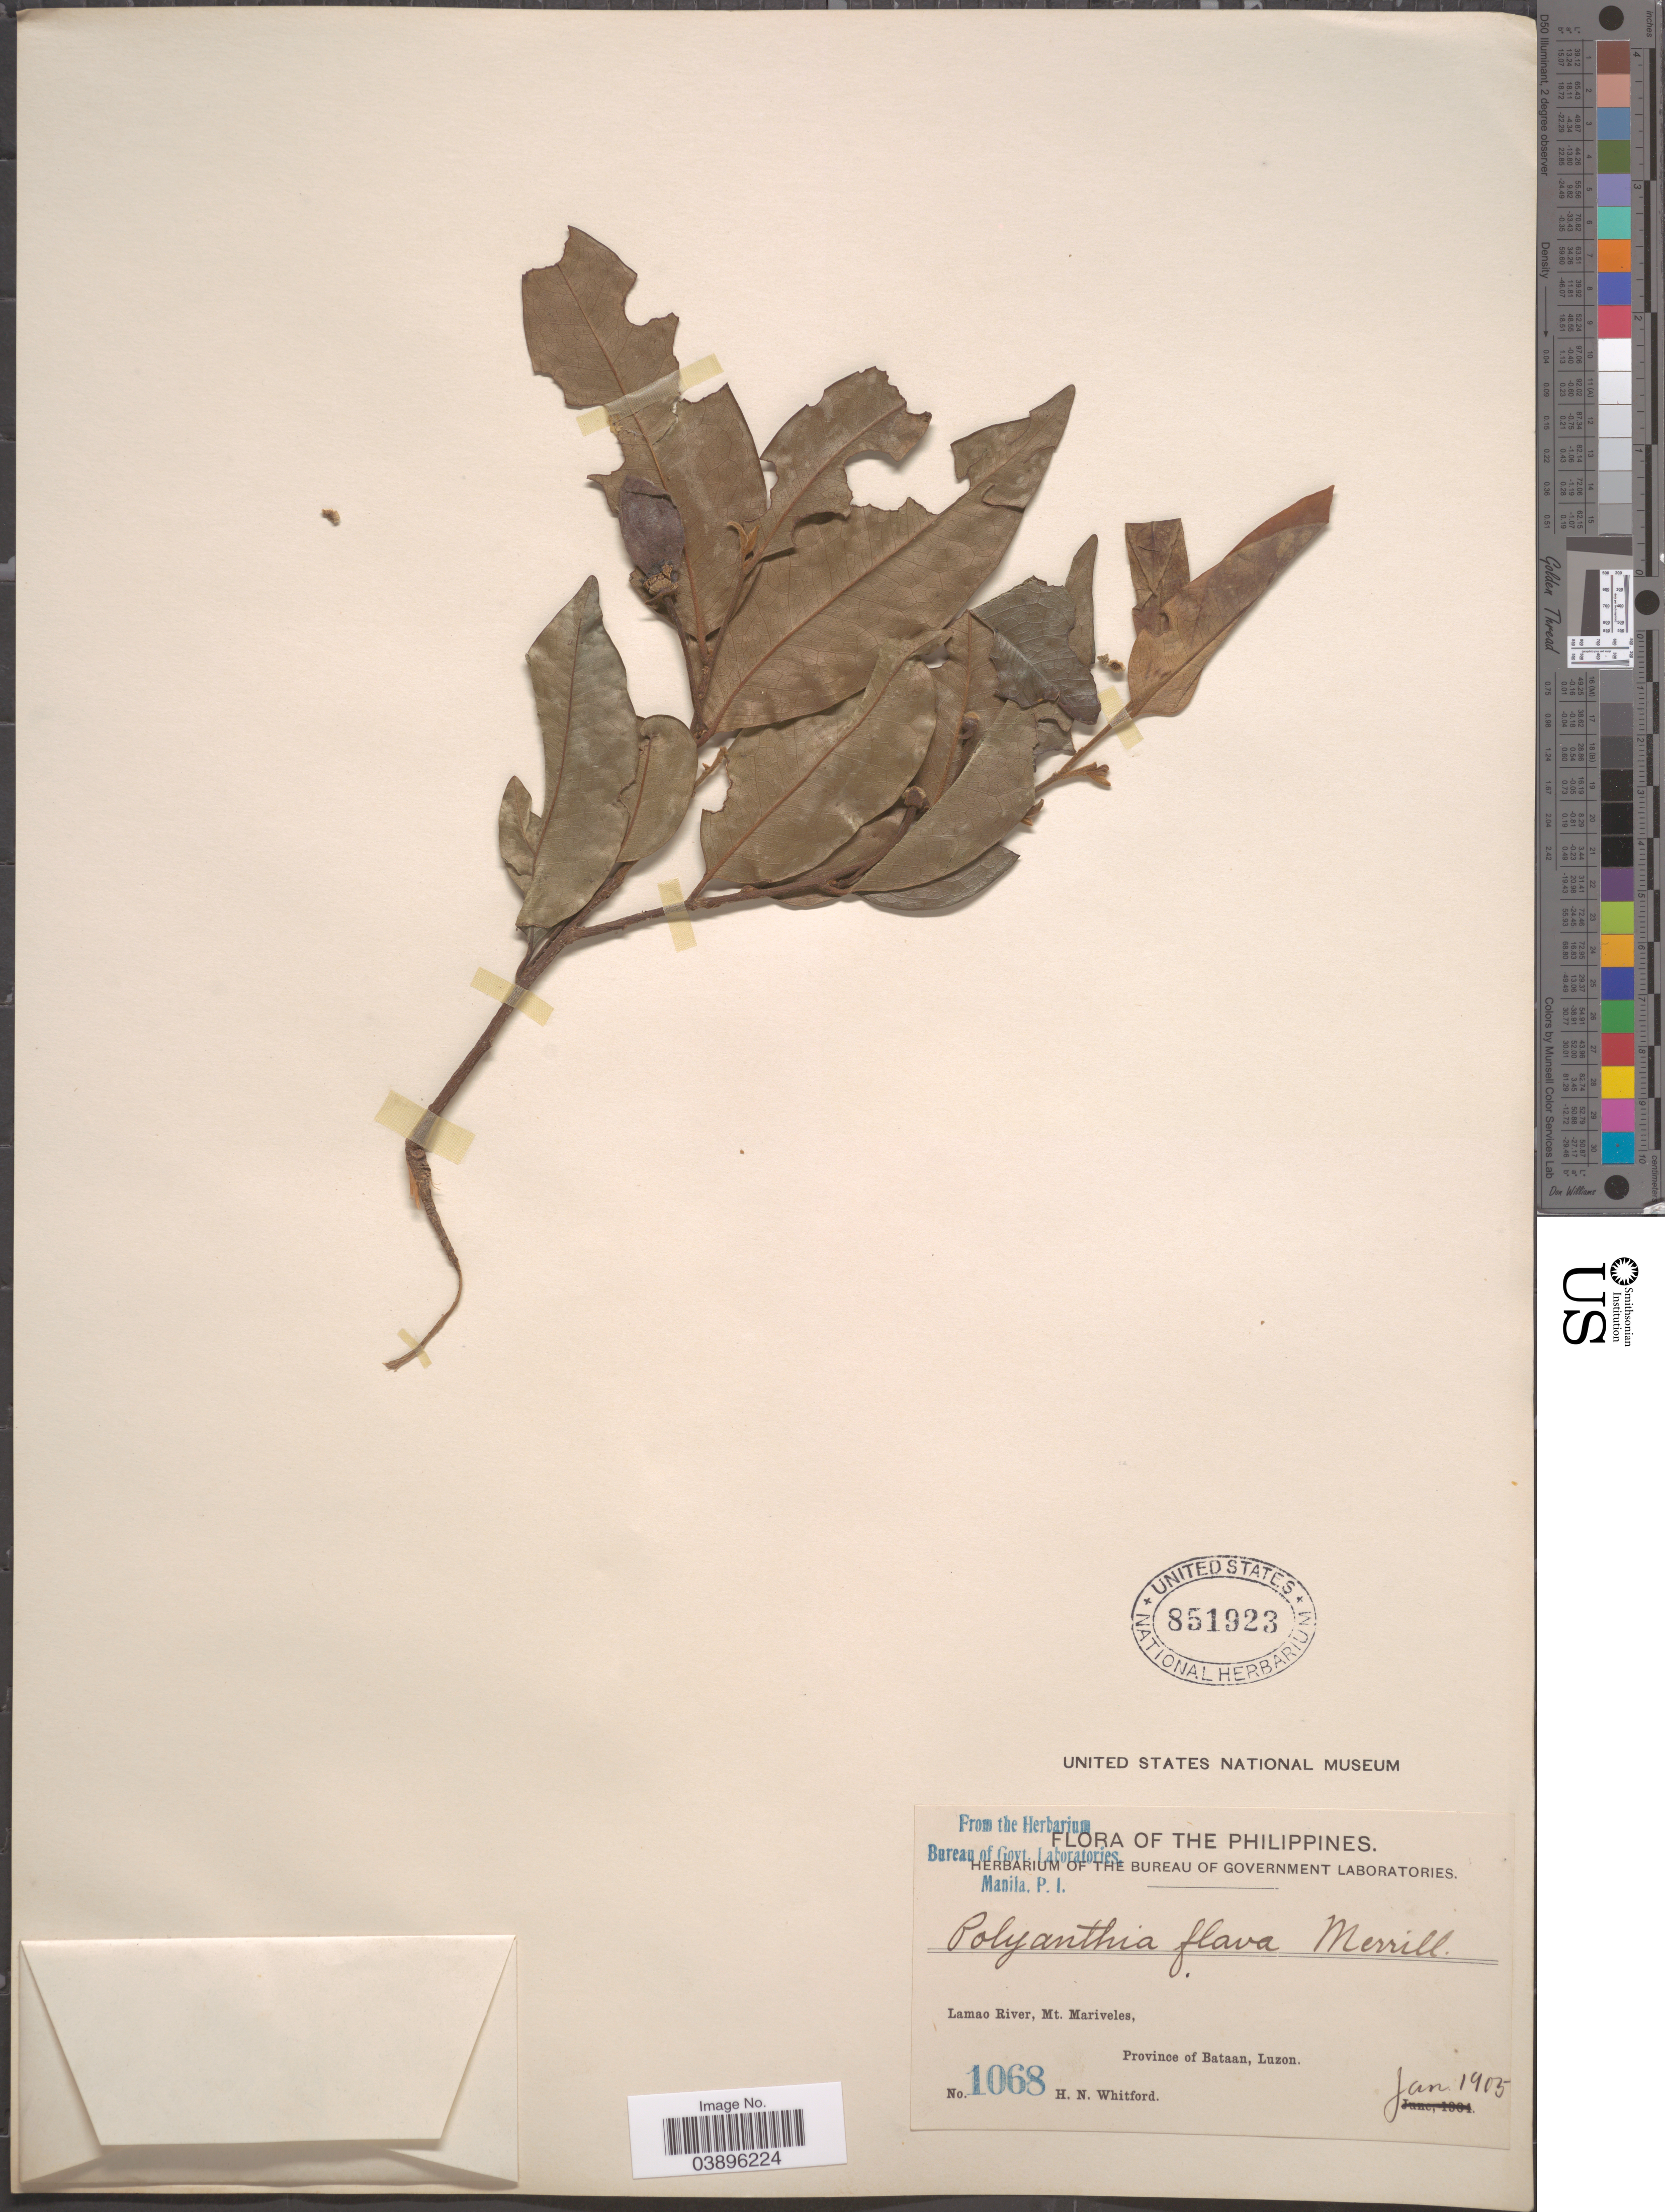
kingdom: Plantae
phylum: Tracheophyta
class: Magnoliopsida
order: Magnoliales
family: Annonaceae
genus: Polyalthia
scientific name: Polyalthia flava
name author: Merr.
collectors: H. N. Whitford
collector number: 1068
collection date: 1905-01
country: Philippines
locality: Lamao River, Mt. Mariveles. Province of Bataan, Luzon.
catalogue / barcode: US 851923